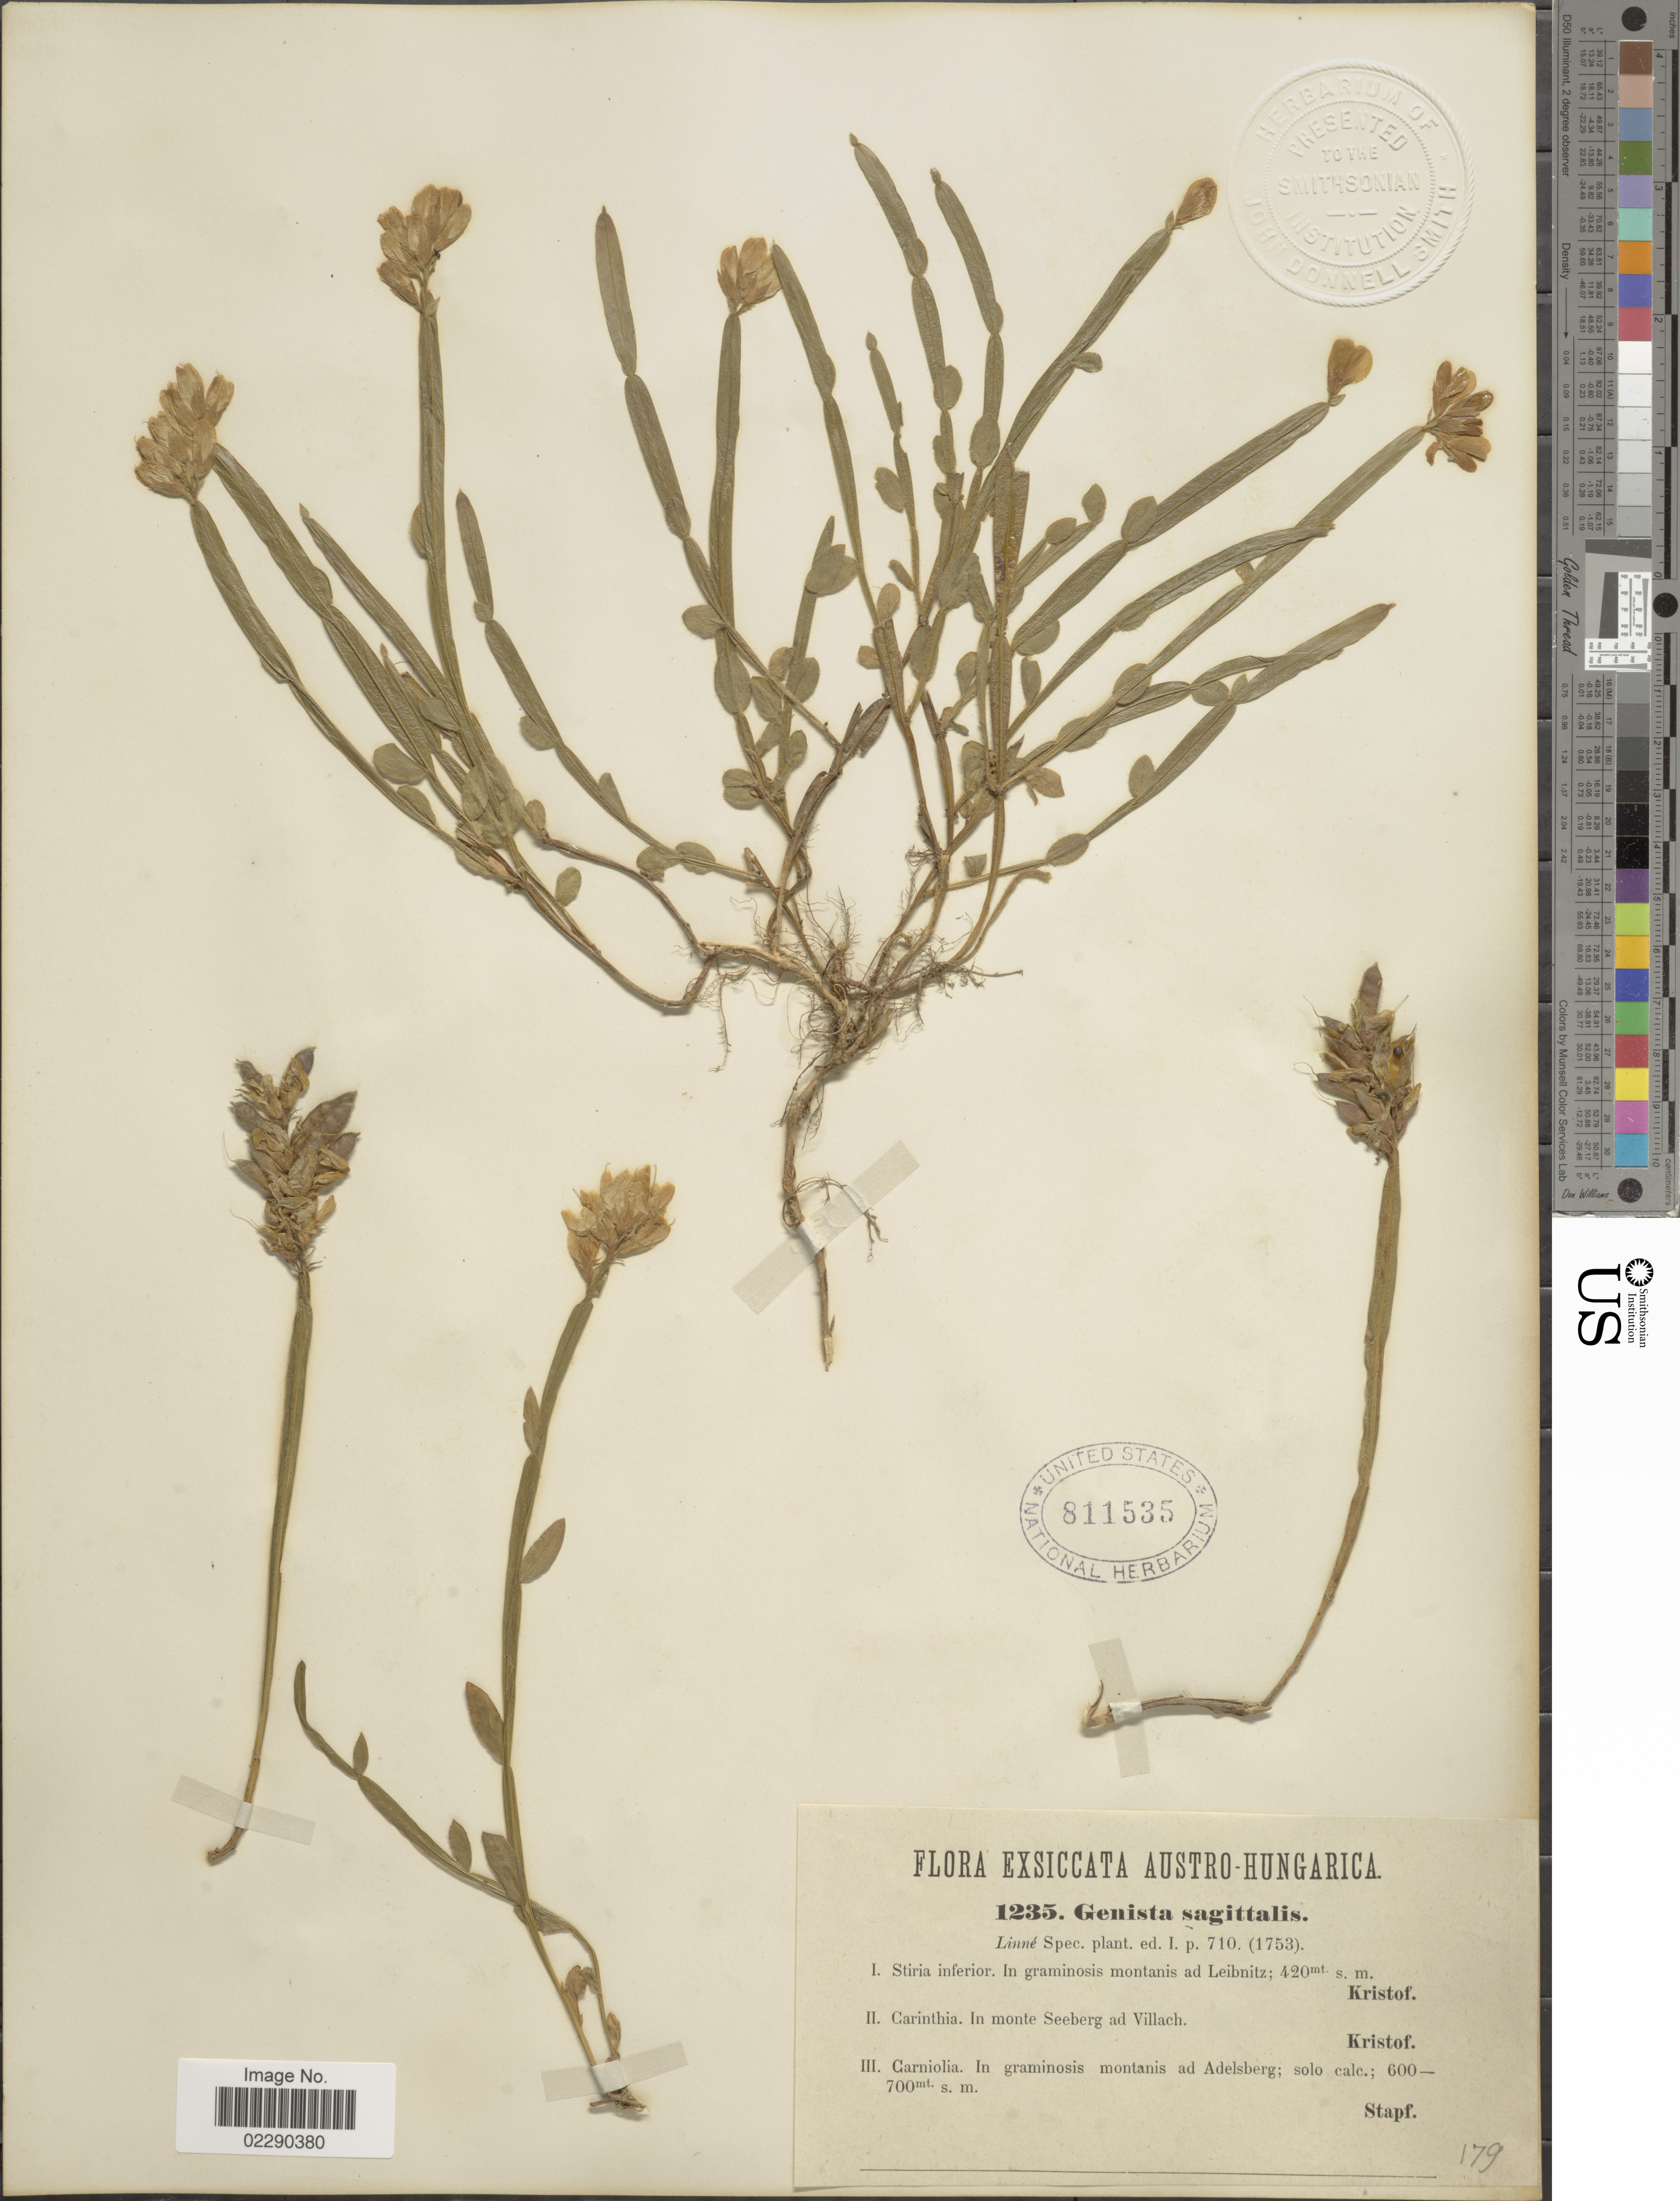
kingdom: Plantae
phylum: Tracheophyta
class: Magnoliopsida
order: Fabales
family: Fabaceae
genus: Genista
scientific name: Genista sagittalis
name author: L.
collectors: Kristof & Stapf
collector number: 1235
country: Austria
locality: Austro-Hungarica, Stiria inferior, montanis ad Leibnitz, Carinthia, monte Seeberg ad Villach, Carniolia, montanis ad Adelsberg [unsure placement]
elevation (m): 420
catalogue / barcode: US 811535